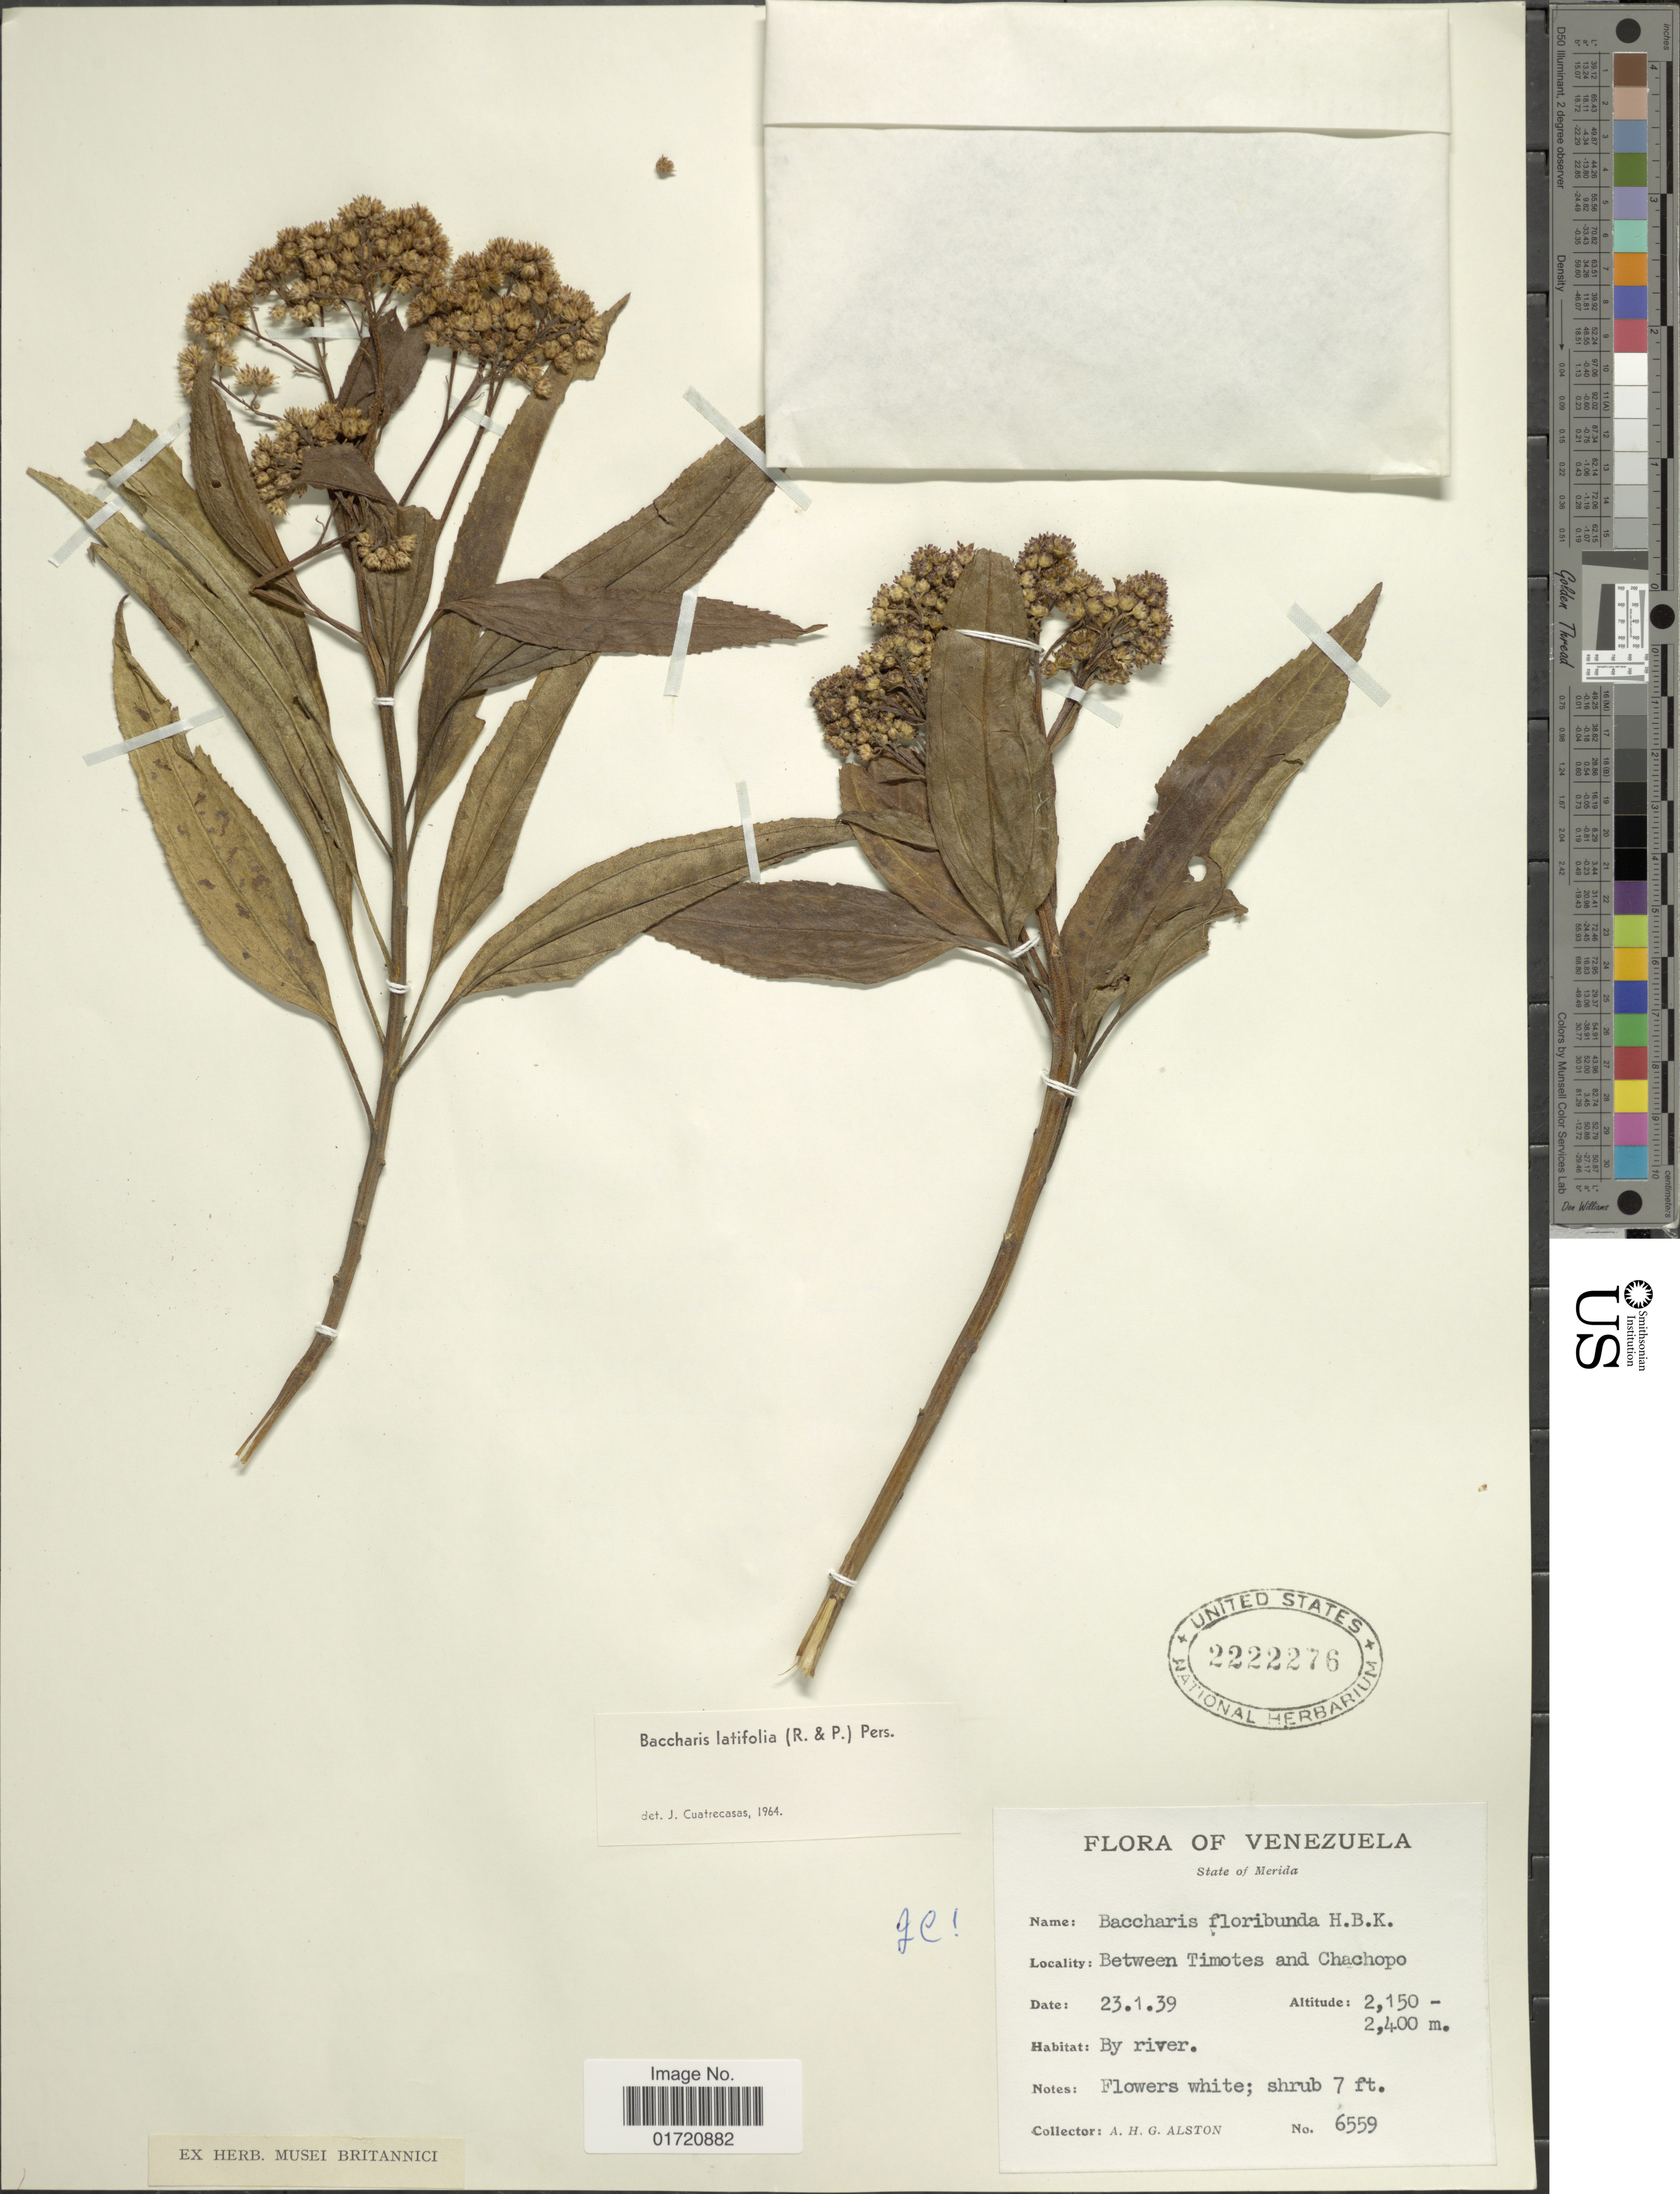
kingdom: Plantae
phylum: Tracheophyta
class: Magnoliopsida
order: Asterales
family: Asteraceae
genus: Baccharis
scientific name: Baccharis latifolia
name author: (Ruiz & Pav.) Pers.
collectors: A. H. Alston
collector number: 6559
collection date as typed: Transcribed d/m/y: 23/1/39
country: Venezuela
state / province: Mérida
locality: Between Timotes and Chachopo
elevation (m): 2150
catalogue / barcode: US 2222276